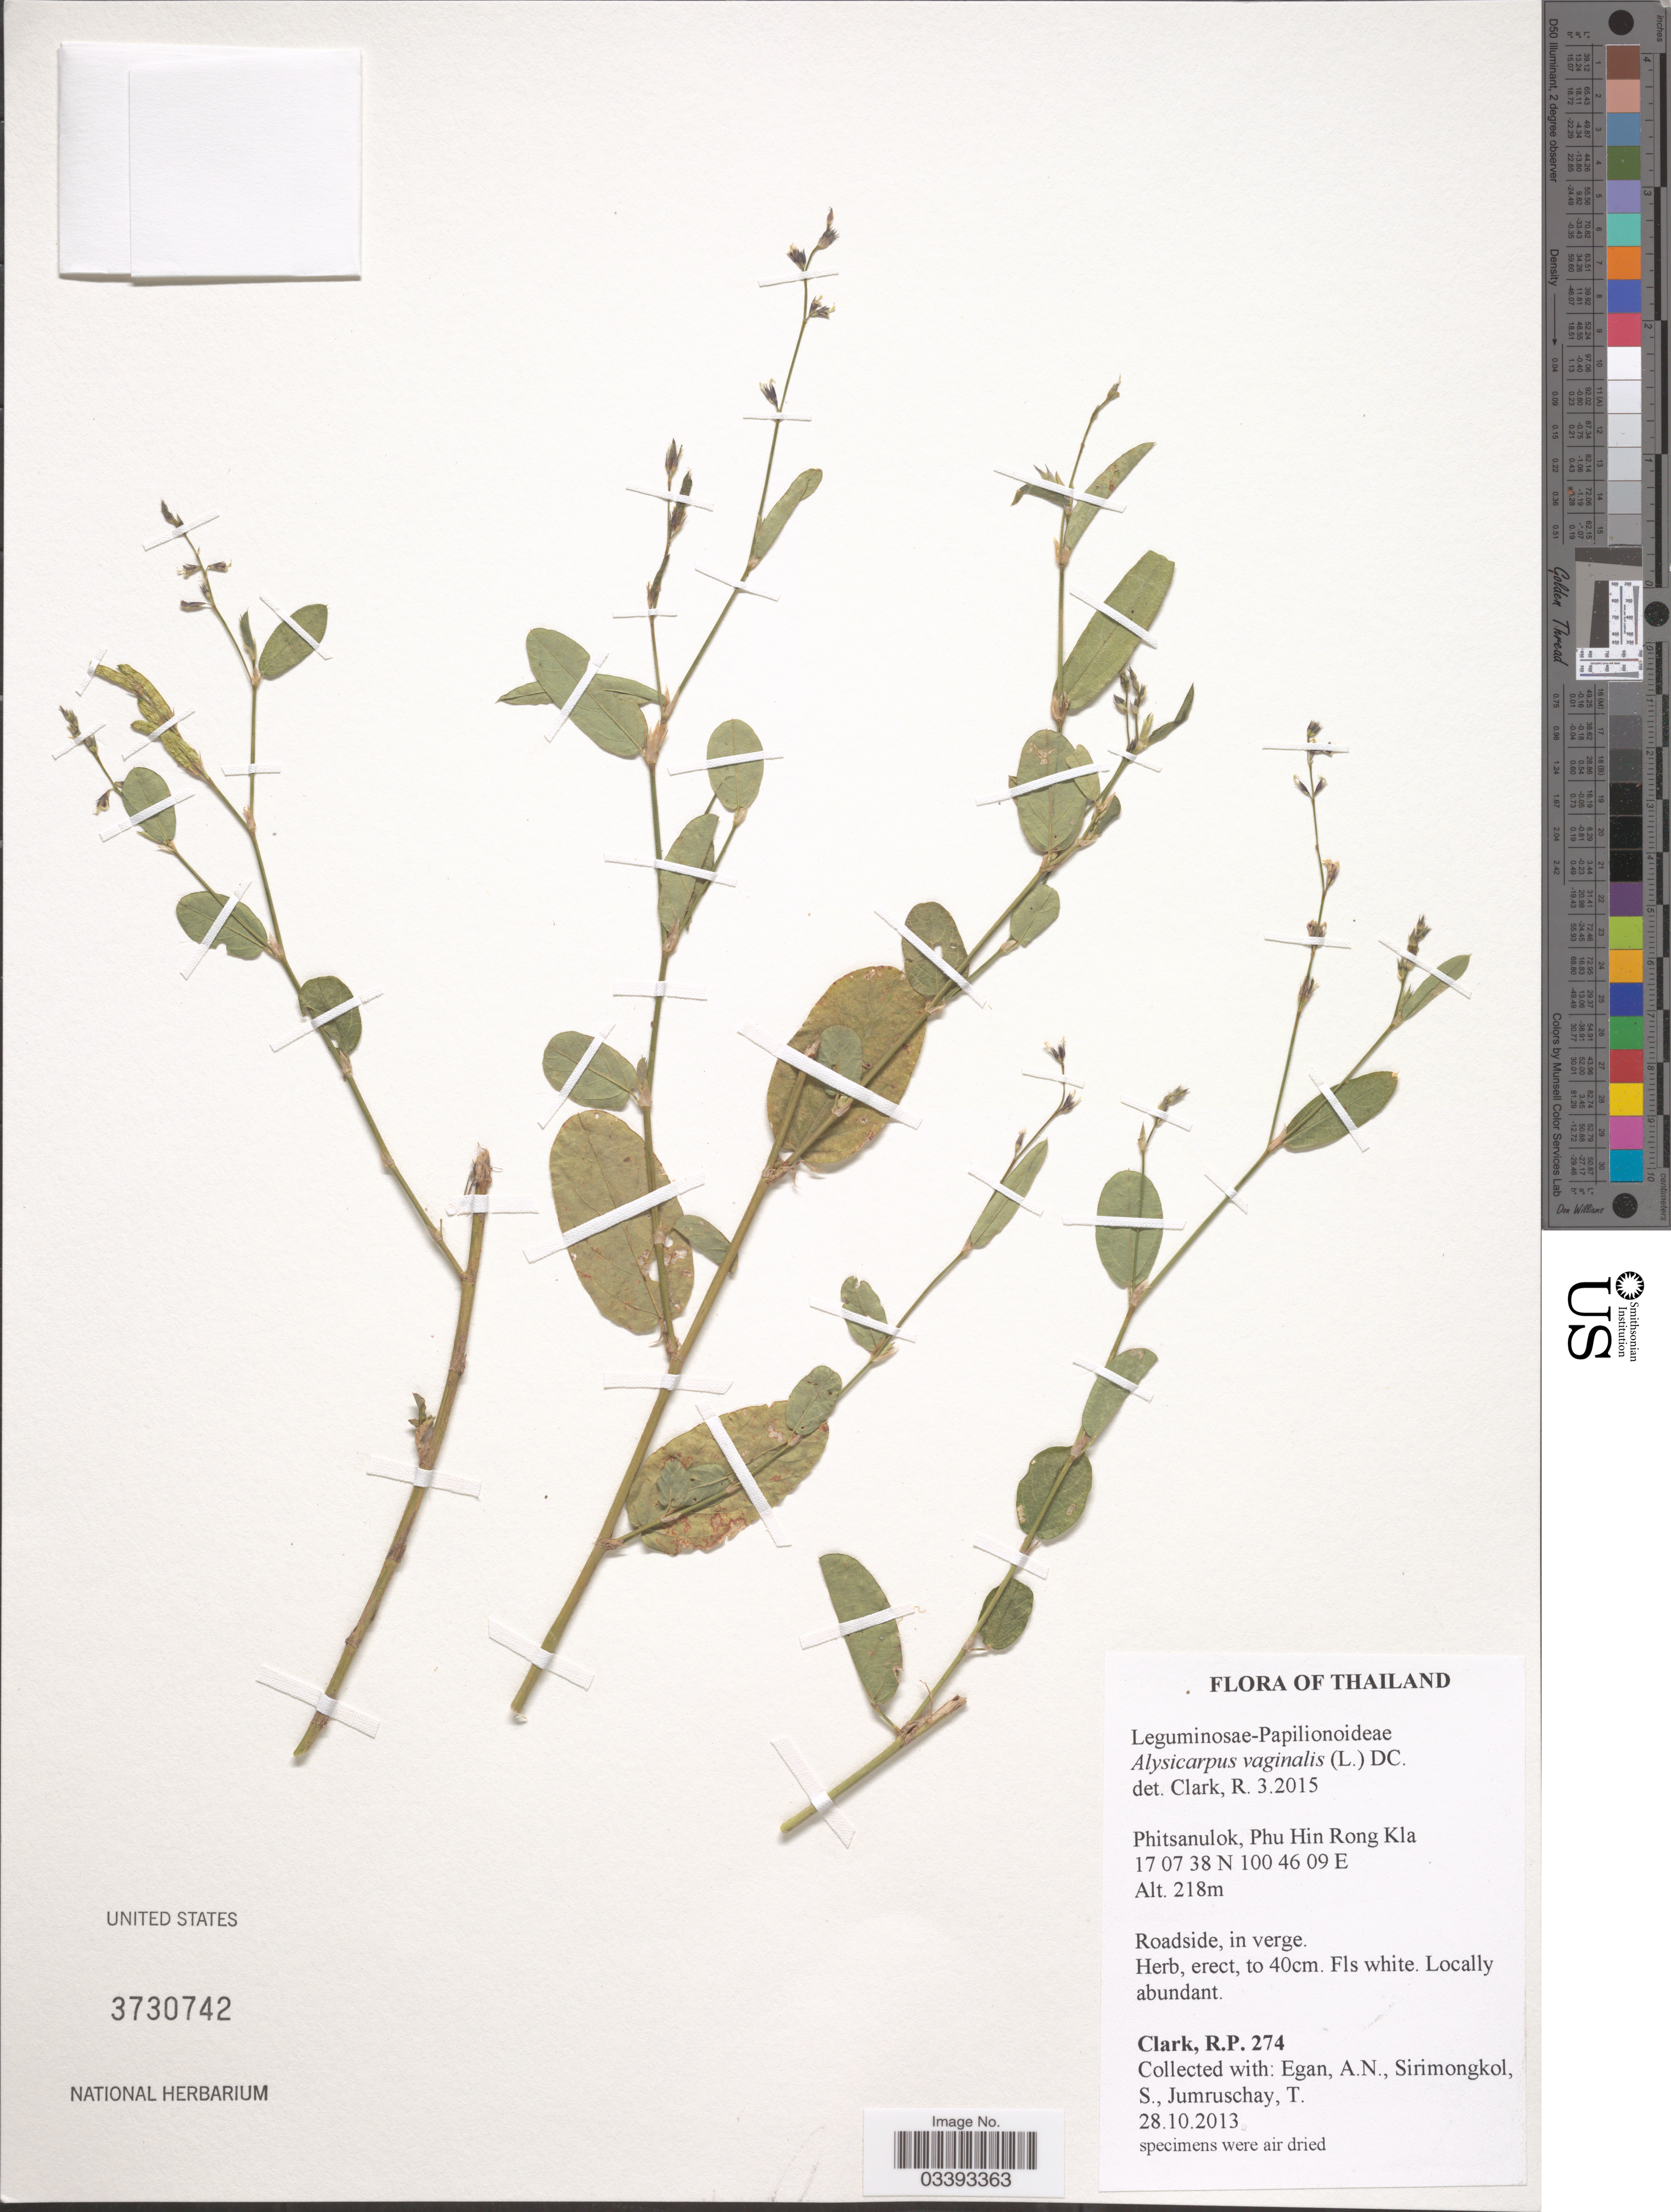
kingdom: Plantae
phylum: Tracheophyta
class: Magnoliopsida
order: Fabales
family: Fabaceae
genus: Alysicarpus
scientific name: Alysicarpus vaginalis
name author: (L.) DC.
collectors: R. P. Clark, A. N. Egan, S. Sirimongkol & T. Jumruschay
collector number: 274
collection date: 2013-10-28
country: Thailand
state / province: Phitsanulok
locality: Phu Hin Rong Kla.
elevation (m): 218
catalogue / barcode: US 3730742